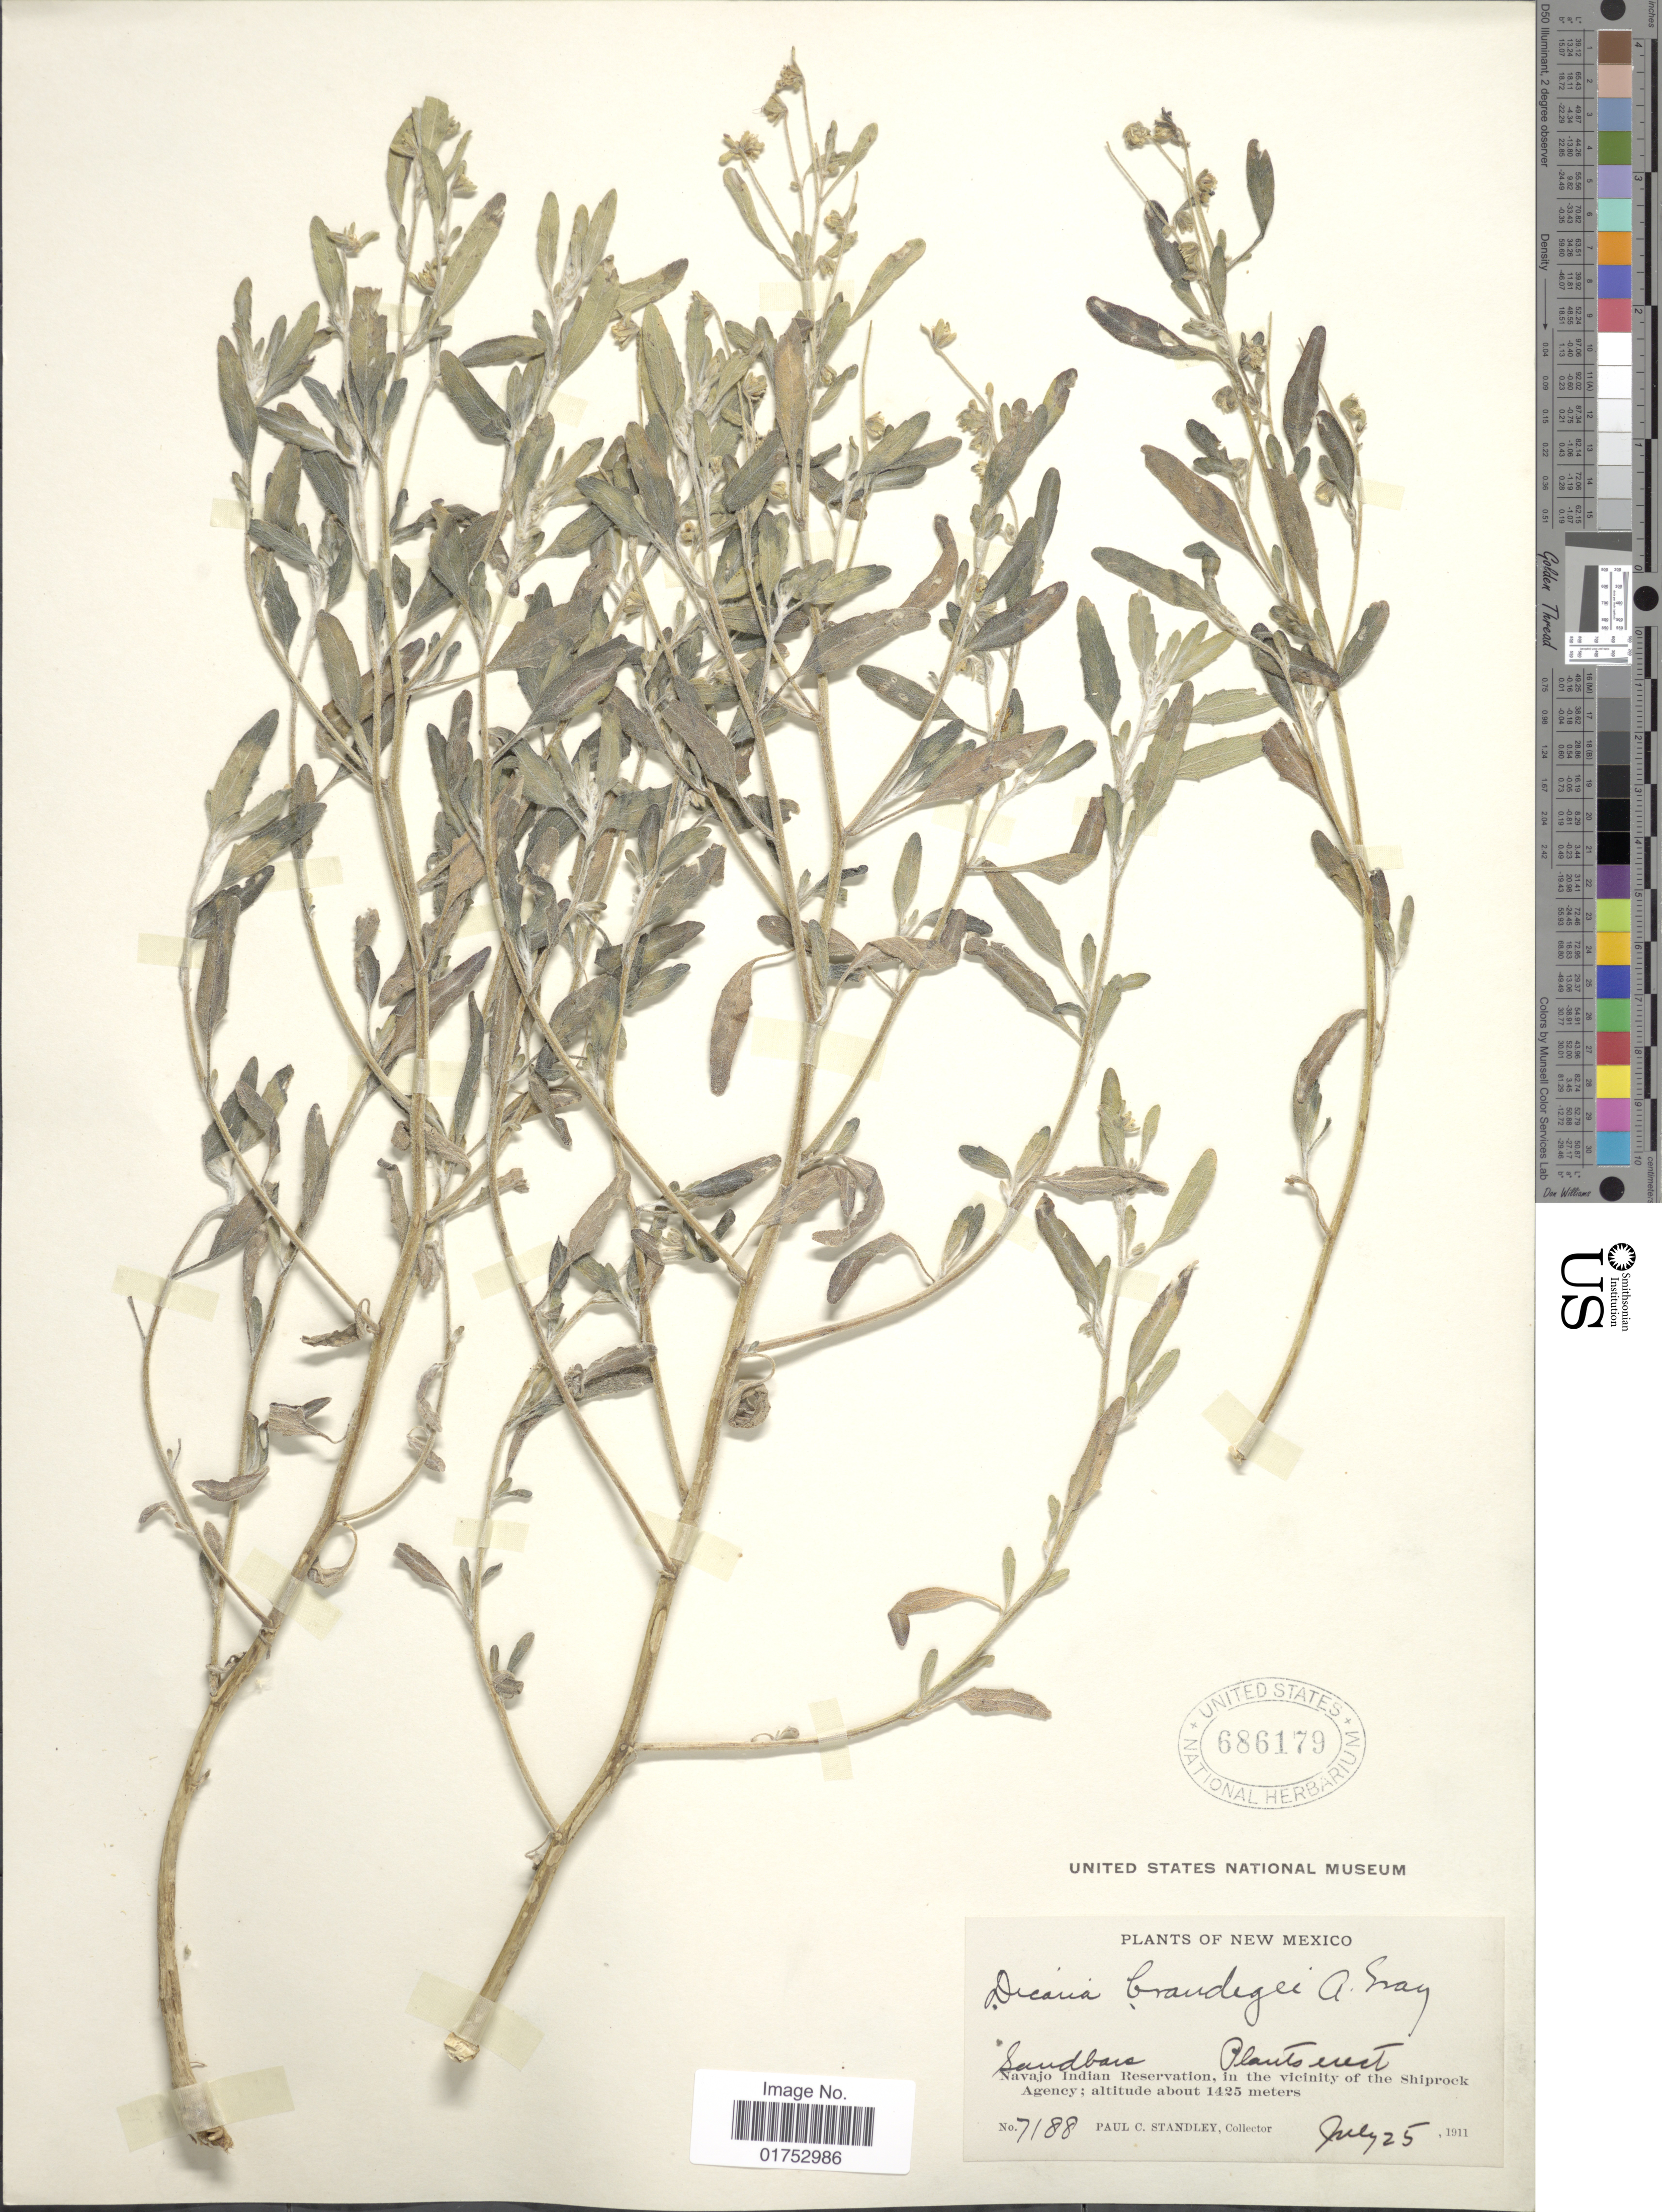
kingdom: Plantae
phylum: Tracheophyta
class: Magnoliopsida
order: Asterales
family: Asteraceae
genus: Dicoria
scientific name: Dicoria brandegeei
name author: A. Gray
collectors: P. C. Standley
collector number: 7188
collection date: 1911-07-25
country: United States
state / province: New Mexico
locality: Navajo Indian Reservation, in the vicinity of the Shiprock Agency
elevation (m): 1425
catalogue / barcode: US 686179